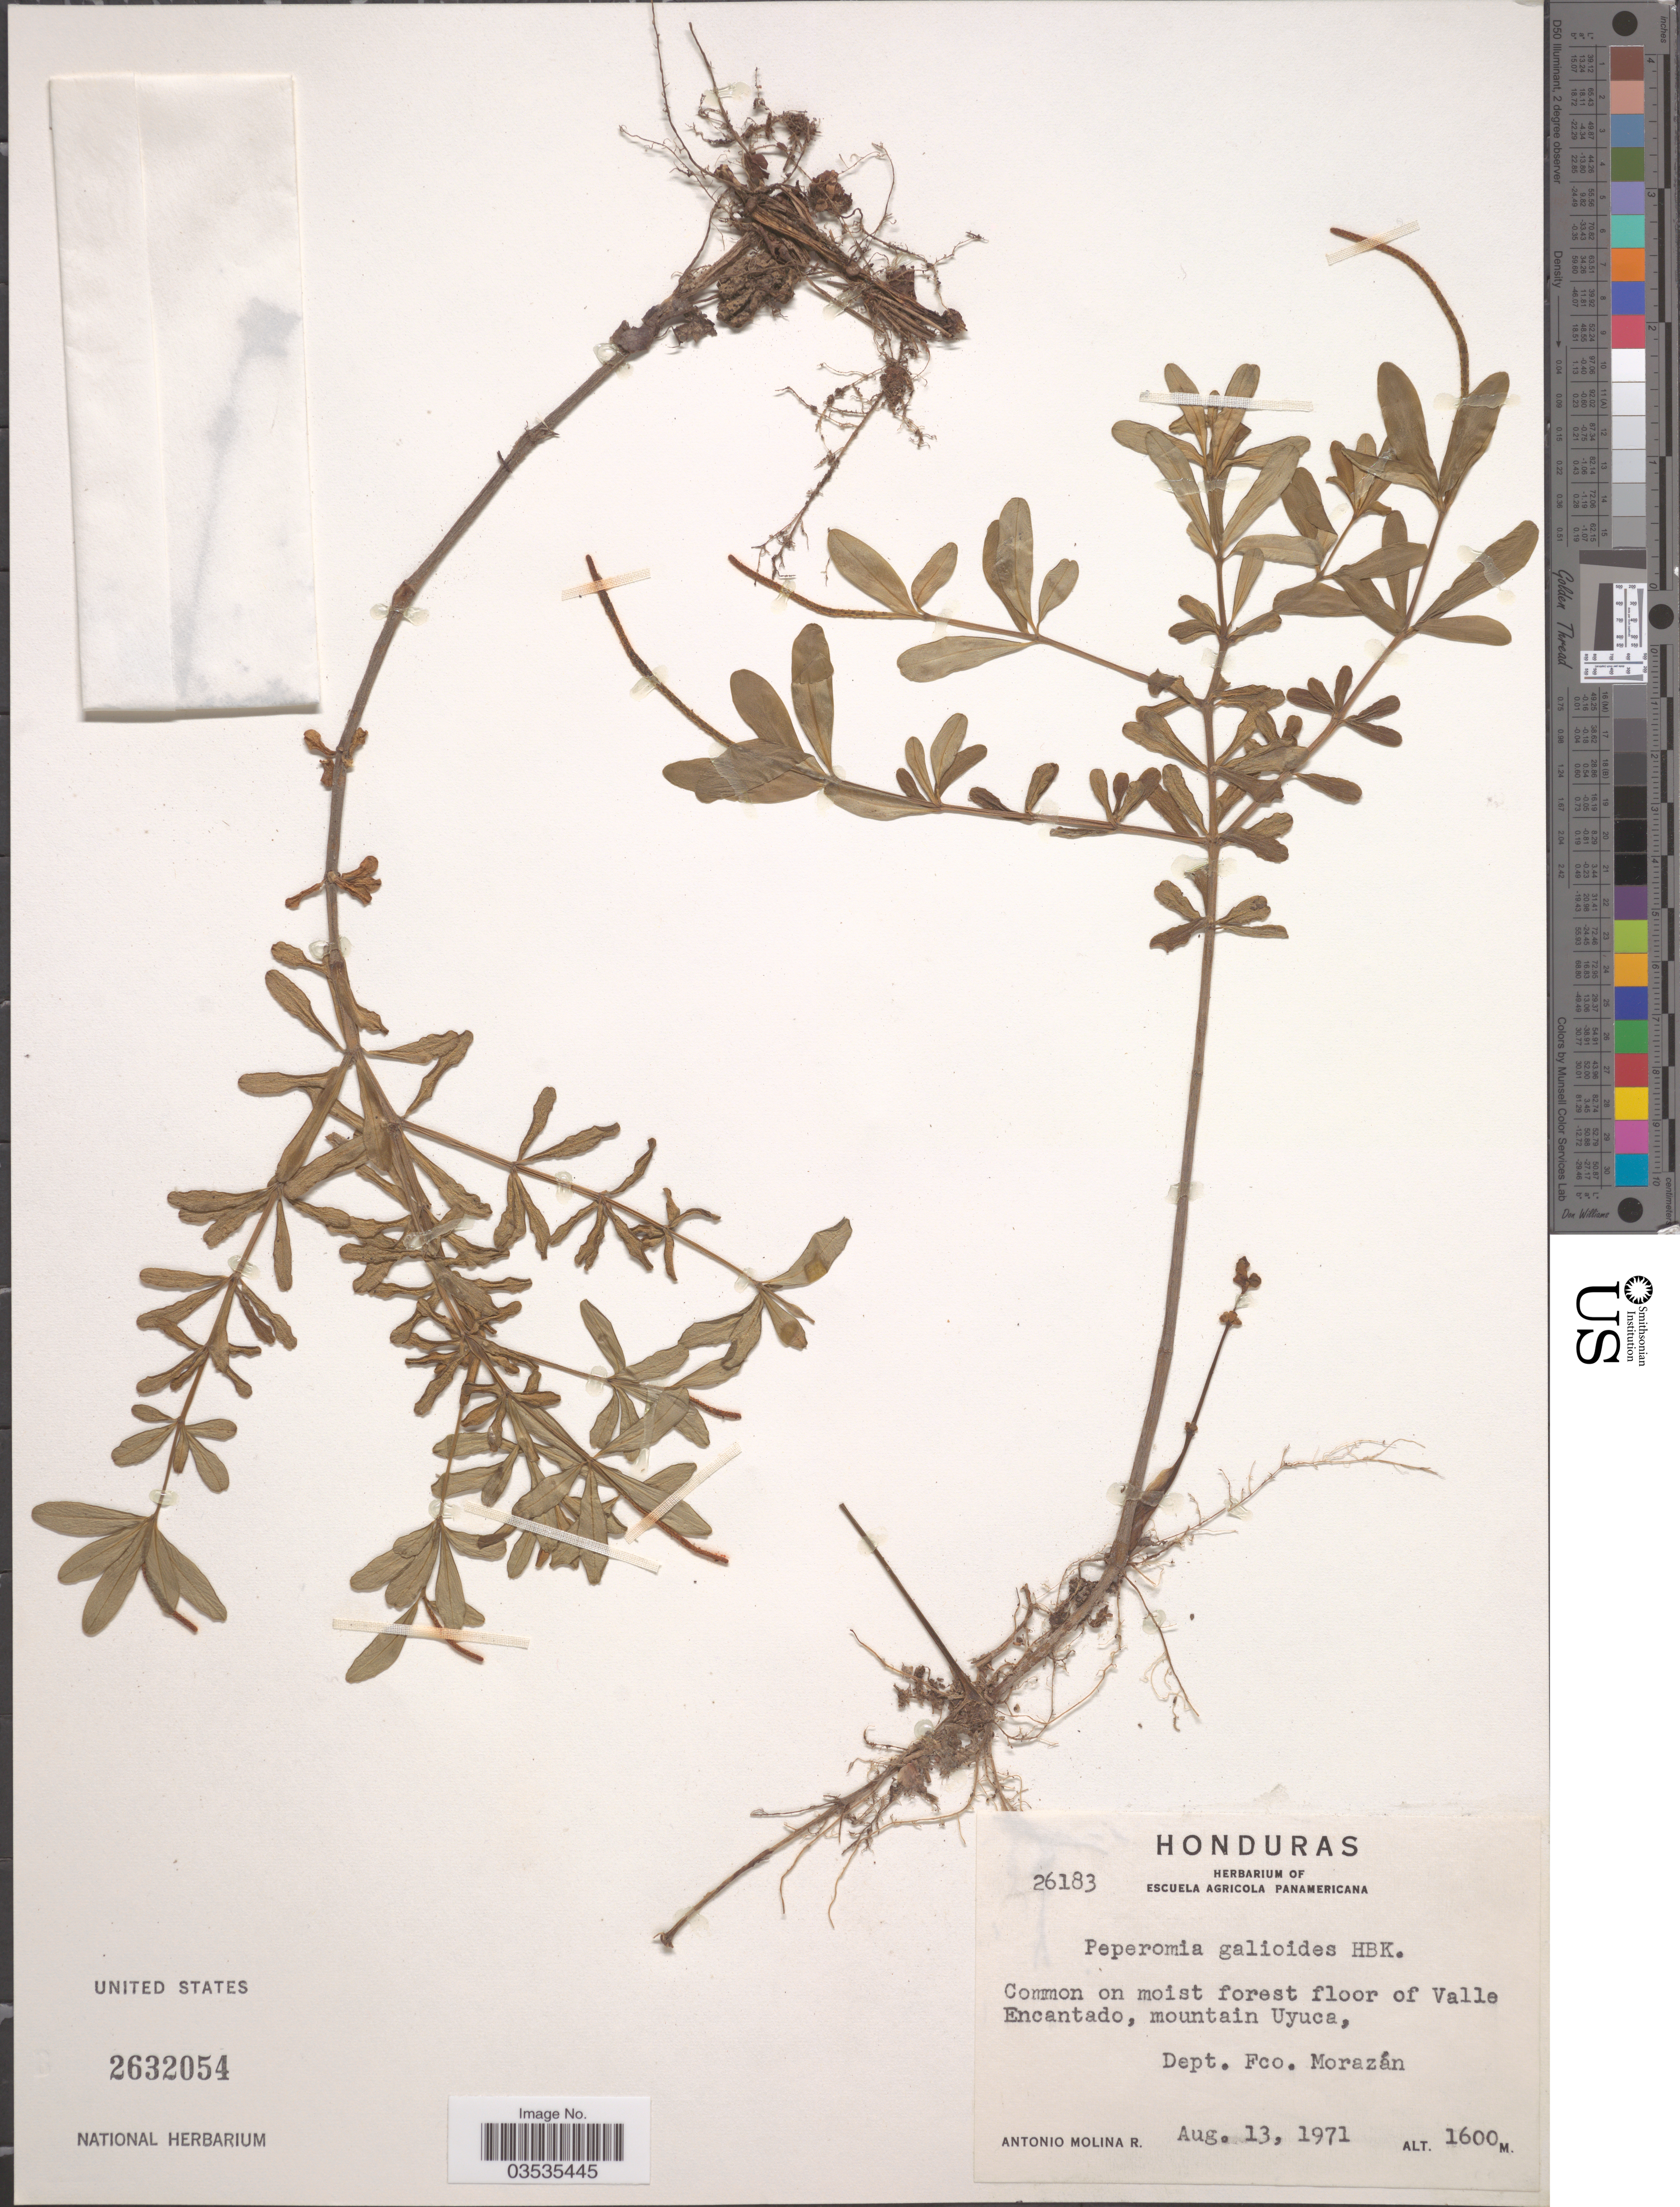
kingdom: Plantae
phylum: Tracheophyta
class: Magnoliopsida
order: Piperales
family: Piperaceae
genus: Peperomia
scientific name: Peperomia galioides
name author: Kunth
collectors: A. Molina R.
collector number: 26183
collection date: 1971-08-13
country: Honduras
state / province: Fco. Morazán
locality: Common on moist forest floor of Valle Encantado, mountain Uyuca, Dept. Fco. Morazán.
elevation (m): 1600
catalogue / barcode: US 2632054